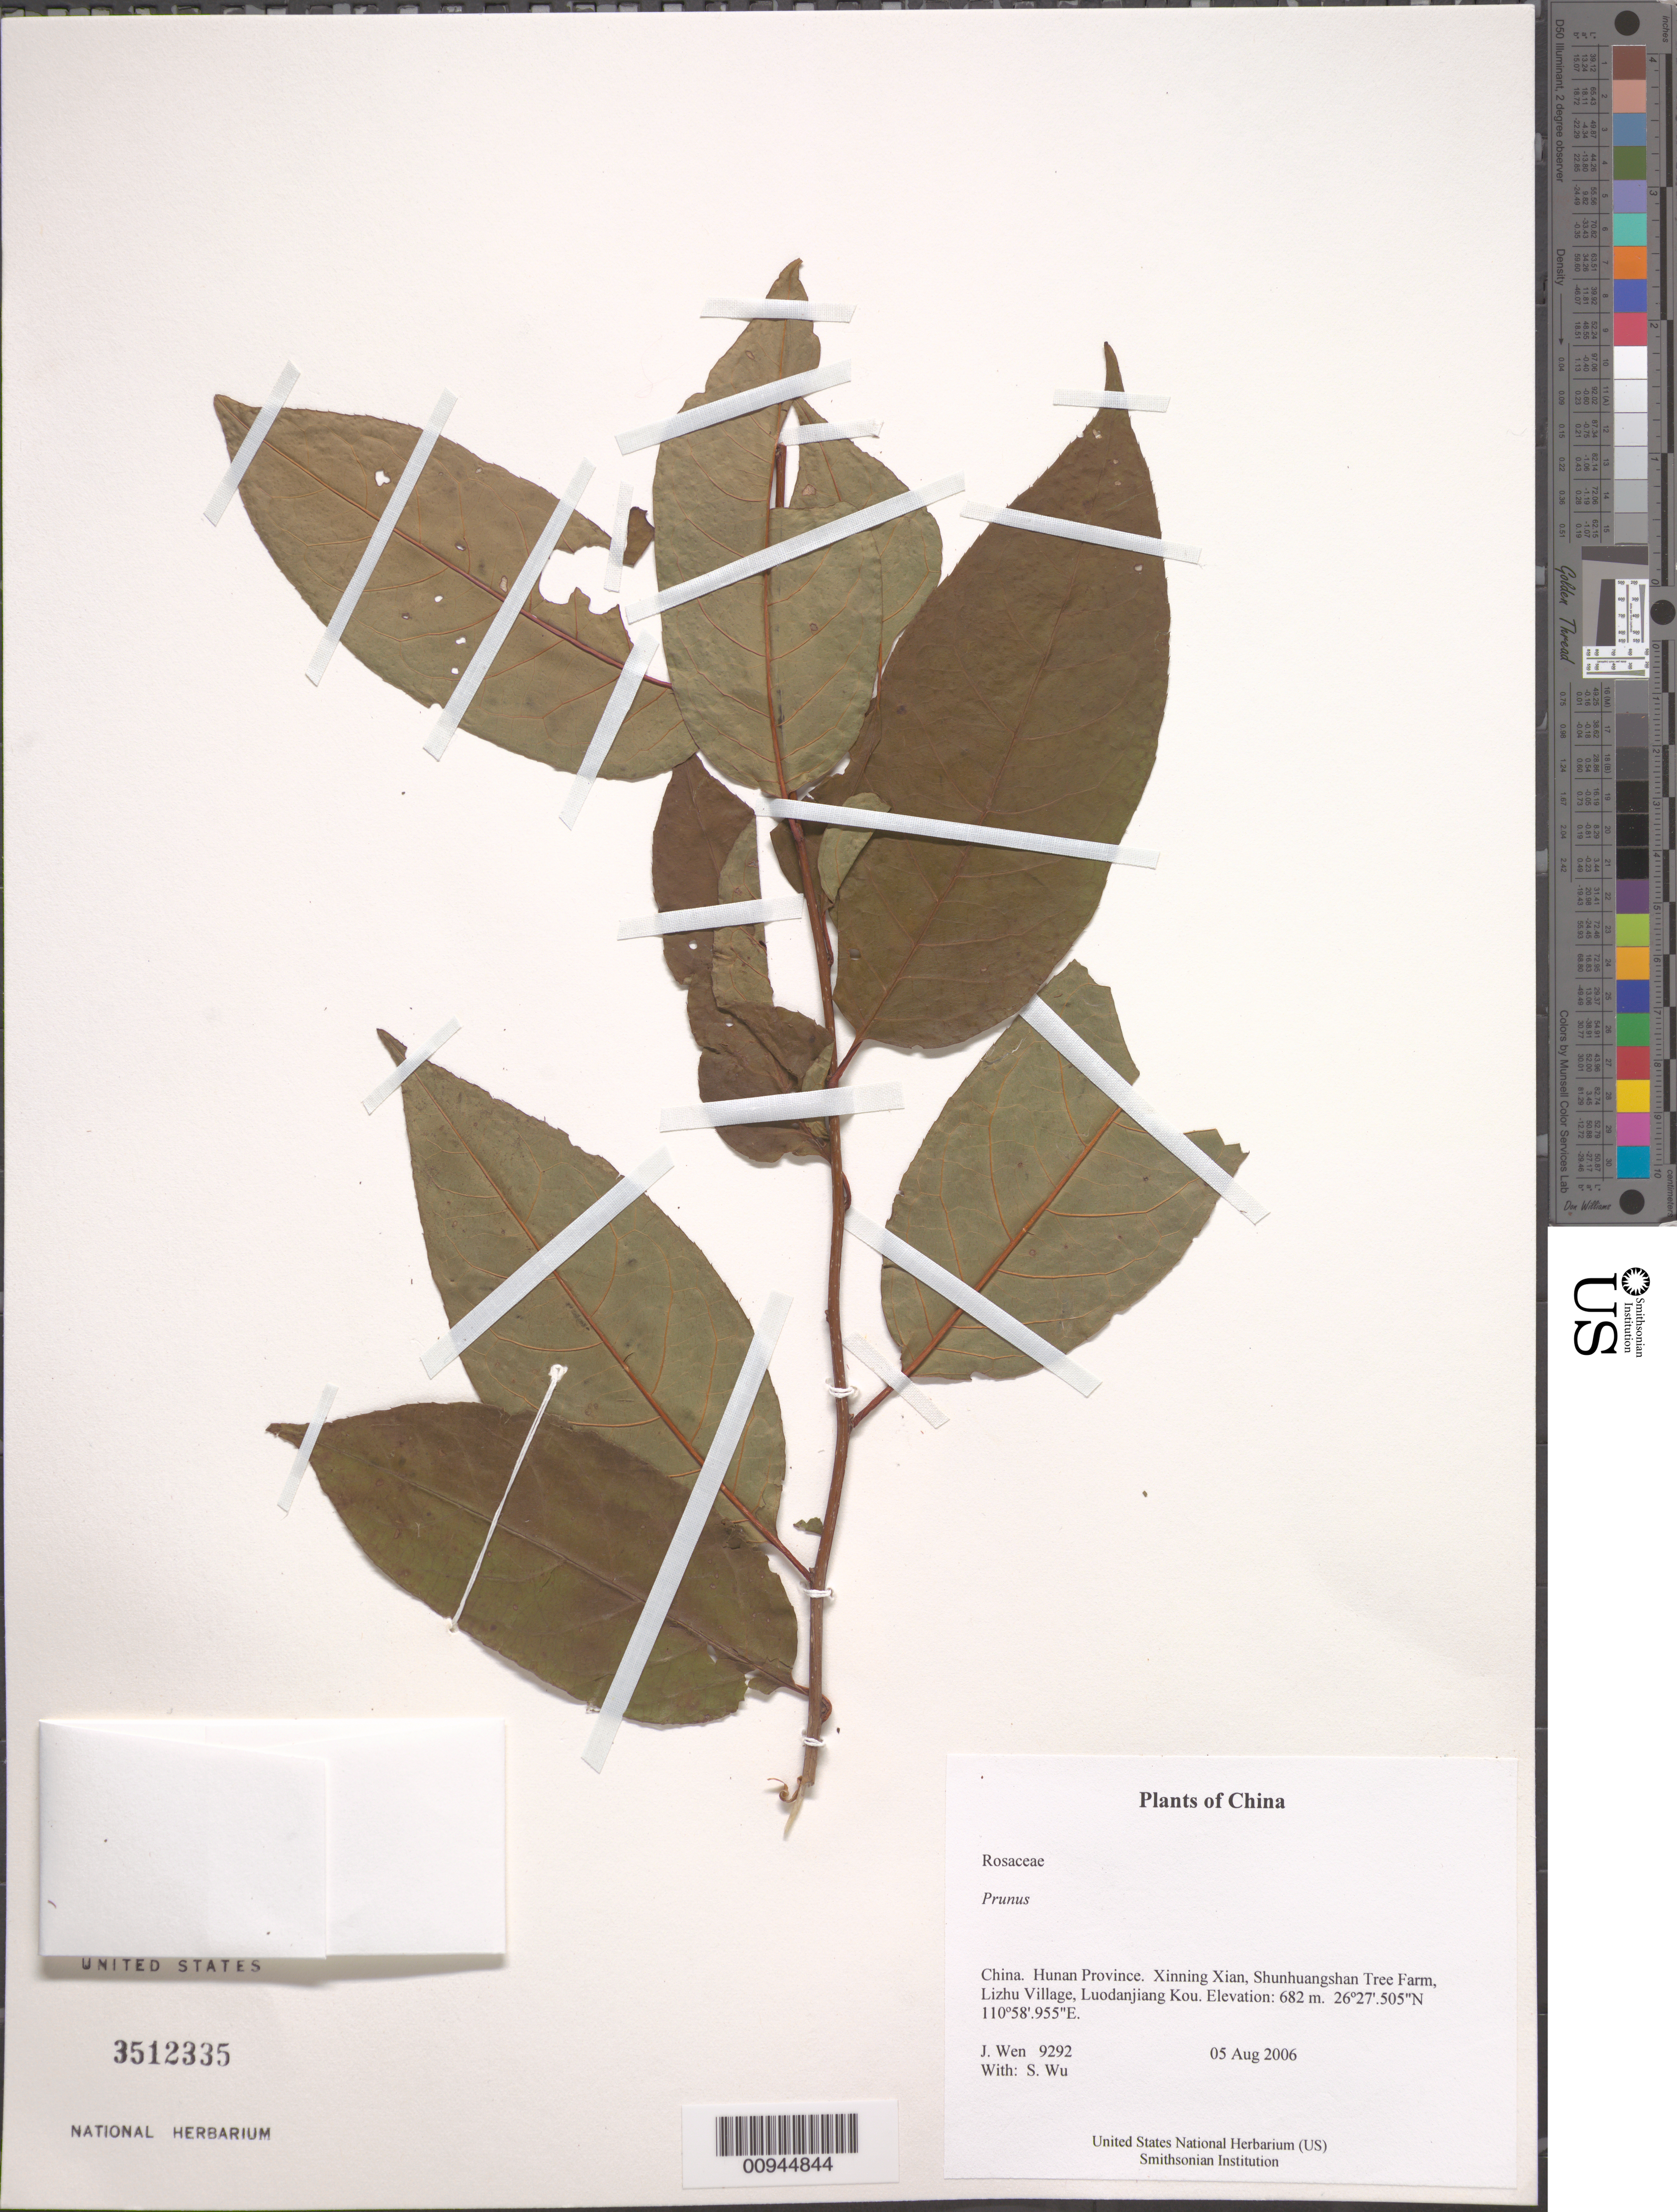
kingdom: Plantae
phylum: Tracheophyta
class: Magnoliopsida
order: Rosales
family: Rosaceae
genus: Prunus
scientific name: Prunus sp.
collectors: J. Wen & S. Wu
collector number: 9292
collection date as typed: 05 Aug 2006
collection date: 2006-08-05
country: China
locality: Hunan Province. Xinning Xian, Shunhuangshan Tree Farm, Lizhu Village, Luodanjiang Kou.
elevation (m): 682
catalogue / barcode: US 3512335